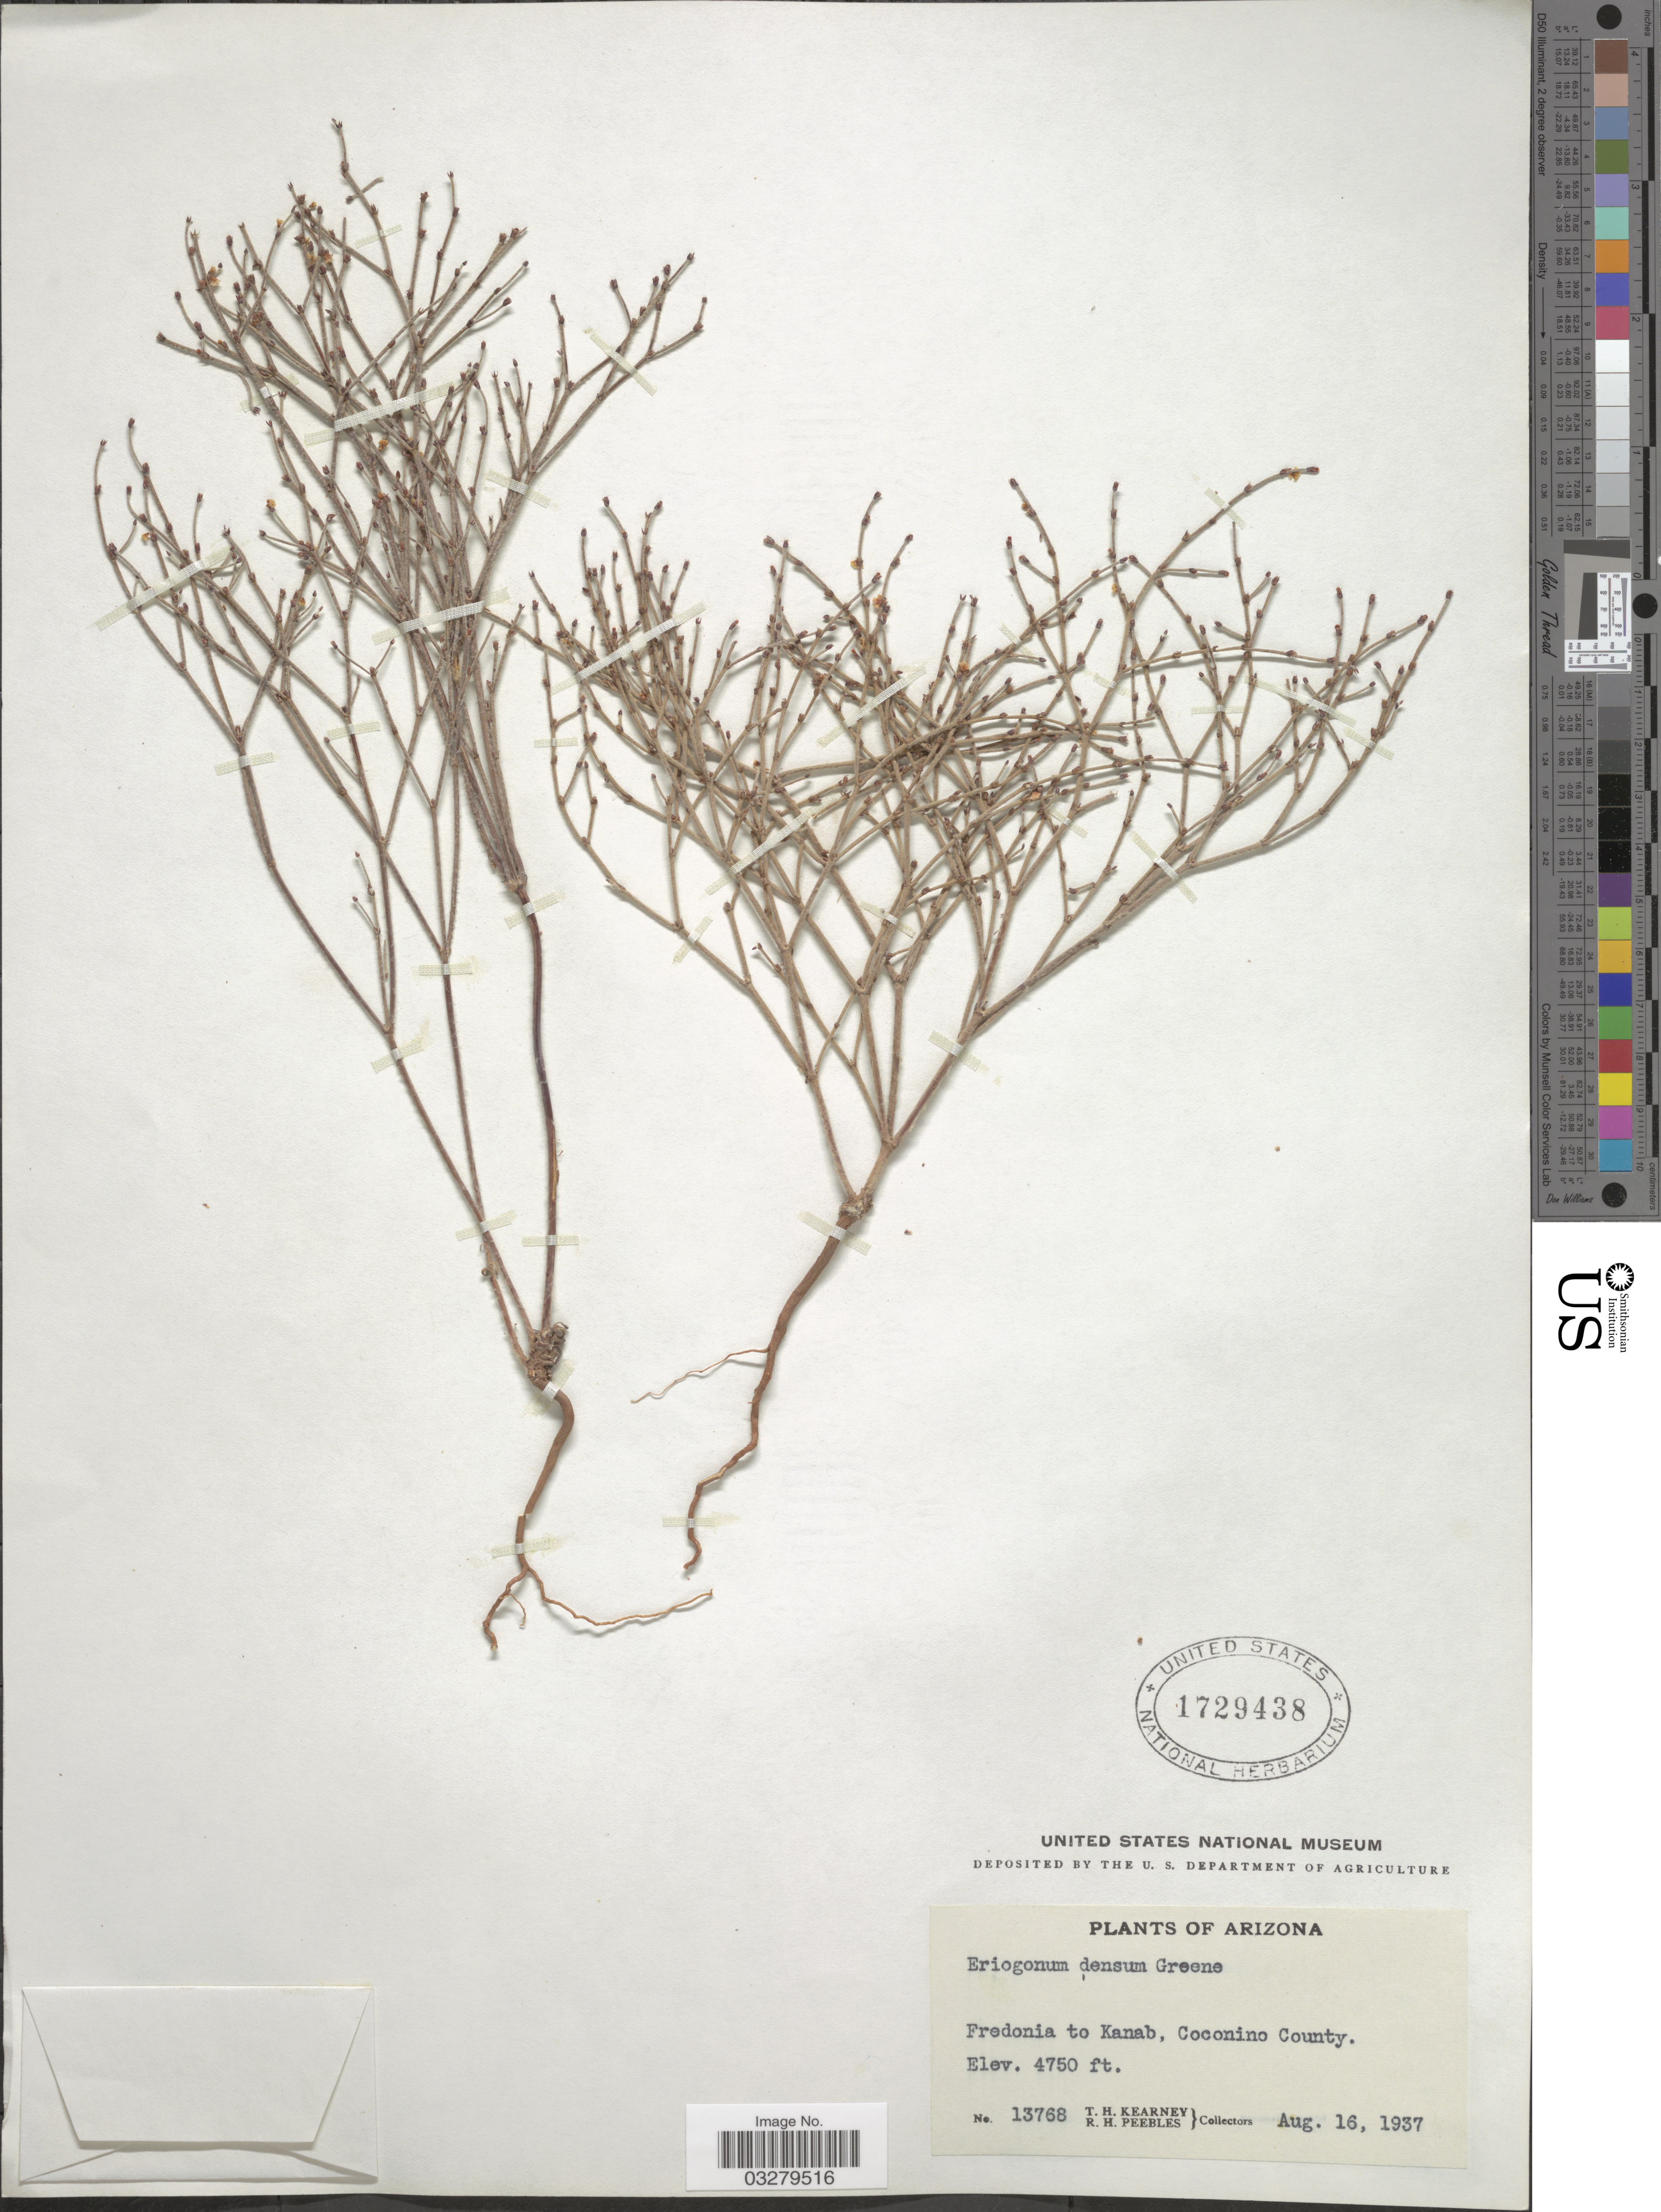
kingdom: Plantae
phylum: Tracheophyta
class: Magnoliopsida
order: Caryophyllales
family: Polygonaceae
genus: Eriogonum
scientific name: Eriogonum palmerianum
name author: Reveal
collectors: T. H. Kearney & R. H. Peebles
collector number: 13768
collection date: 1937-08-16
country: United States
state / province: Arizona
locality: Fredonia to Kanab, Coconino County.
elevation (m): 1448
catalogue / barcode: US 1729438